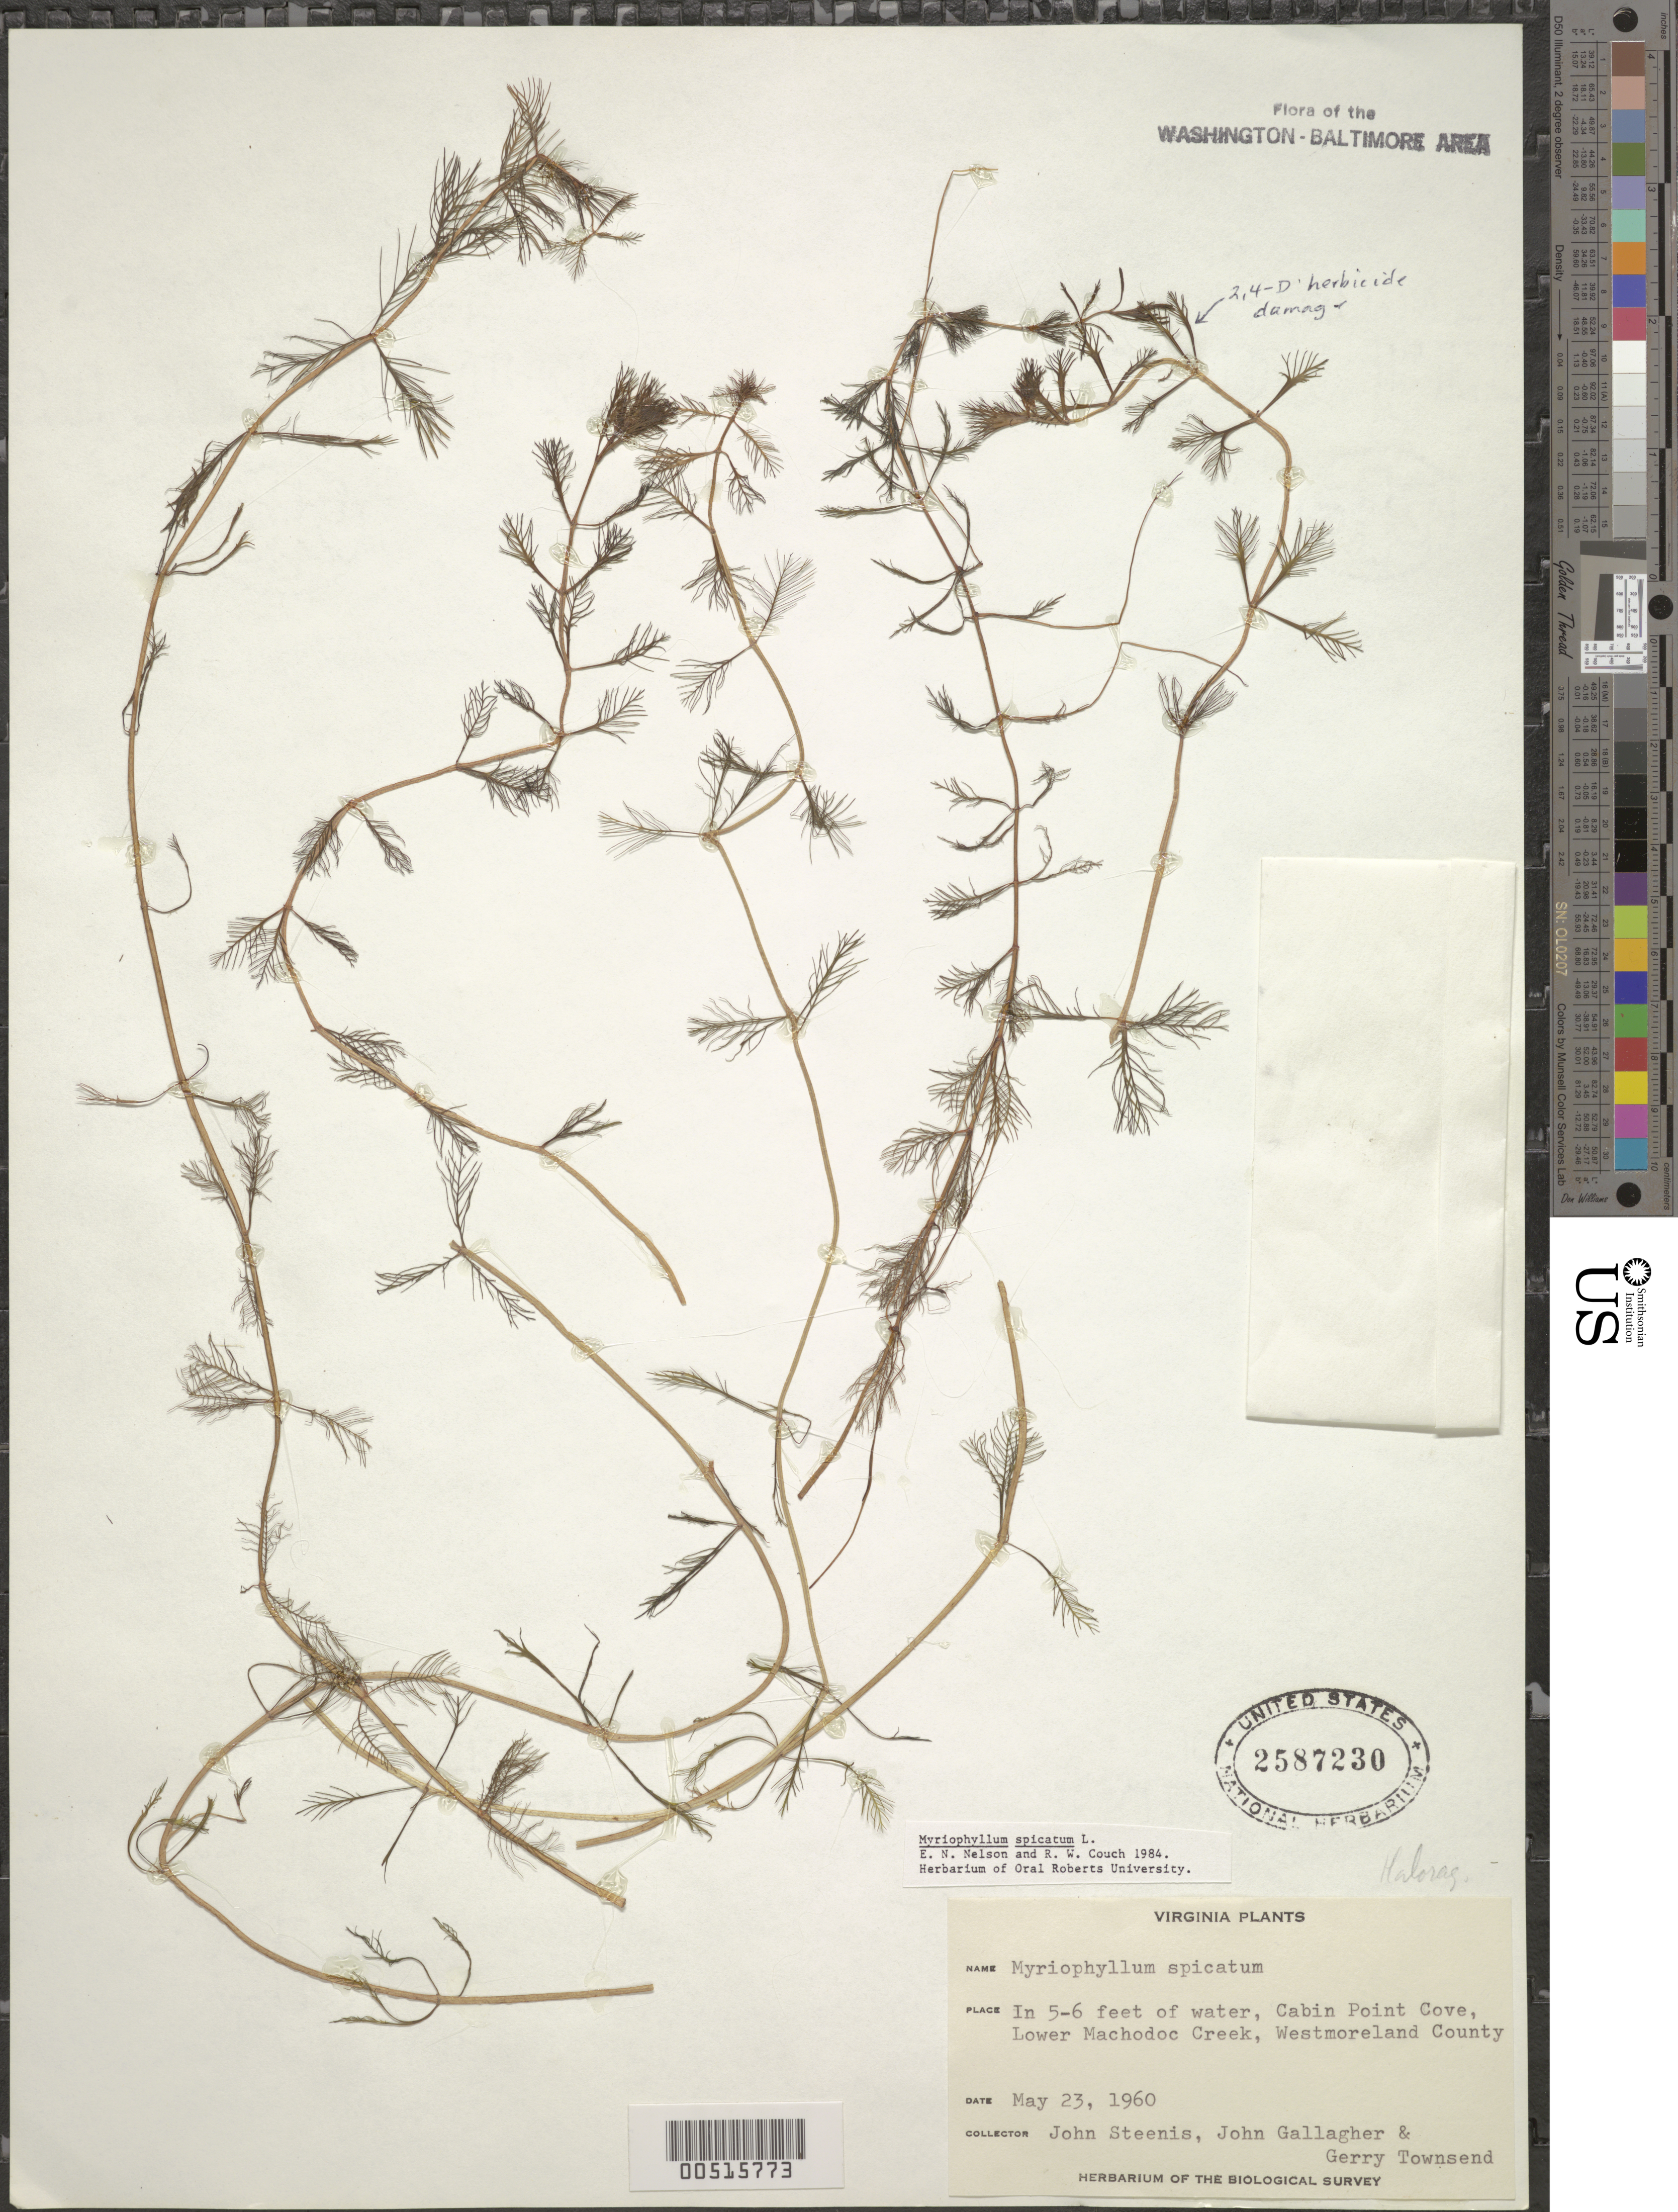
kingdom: Plantae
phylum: Tracheophyta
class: Magnoliopsida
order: Saxifragales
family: Haloragaceae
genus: Myriophyllum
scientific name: Myriophyllum spicatum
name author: L.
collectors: J. N. Steenis, J. Gallagher & G. Townsend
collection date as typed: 23 May 1960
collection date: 1960-05-23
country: United States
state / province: Virginia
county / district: Westmoreland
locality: Lower Machodoc Creek, Cabin Point Cove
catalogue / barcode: US 2587230